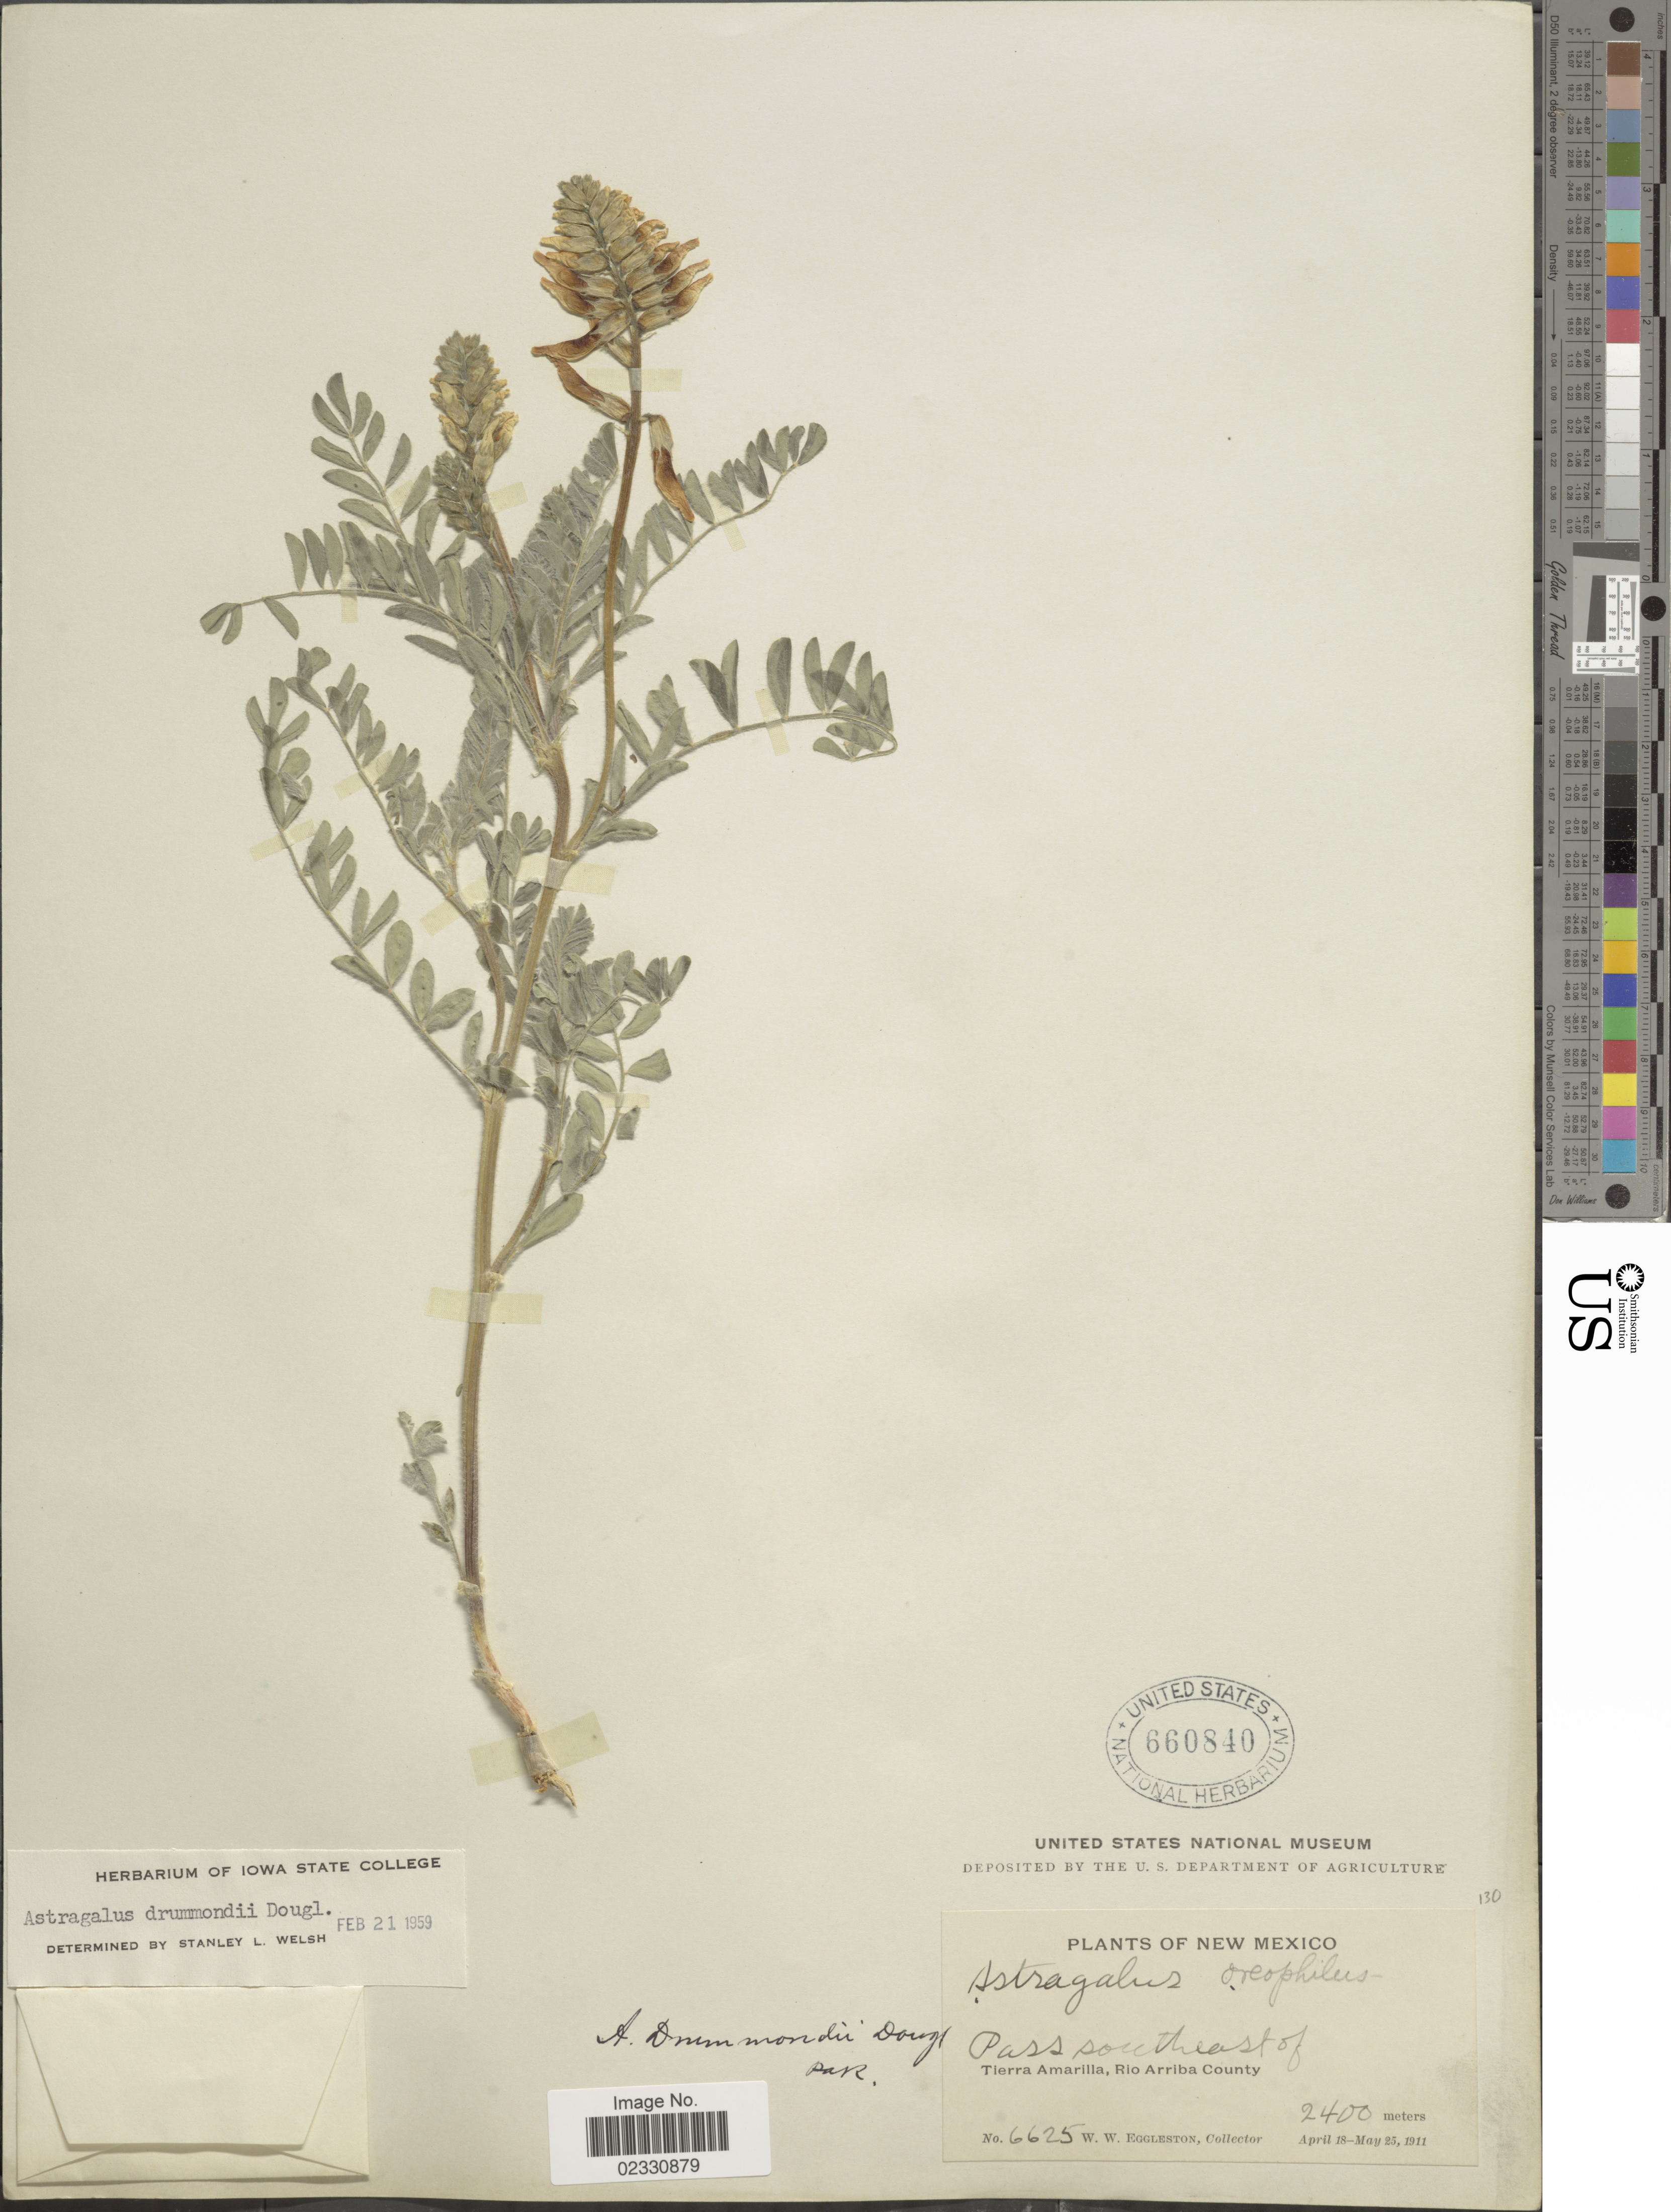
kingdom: Plantae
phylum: Tracheophyta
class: Magnoliopsida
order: Fabales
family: Fabaceae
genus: Astragalus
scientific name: Astragalus drummondii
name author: Hook.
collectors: W. W. Eggleston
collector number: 6625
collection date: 1911-04-18/1911-04-25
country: United States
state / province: New Mexico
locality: Pass southeast of Tierra Amarilla, Rio Arriba County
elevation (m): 2400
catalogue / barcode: US 660840